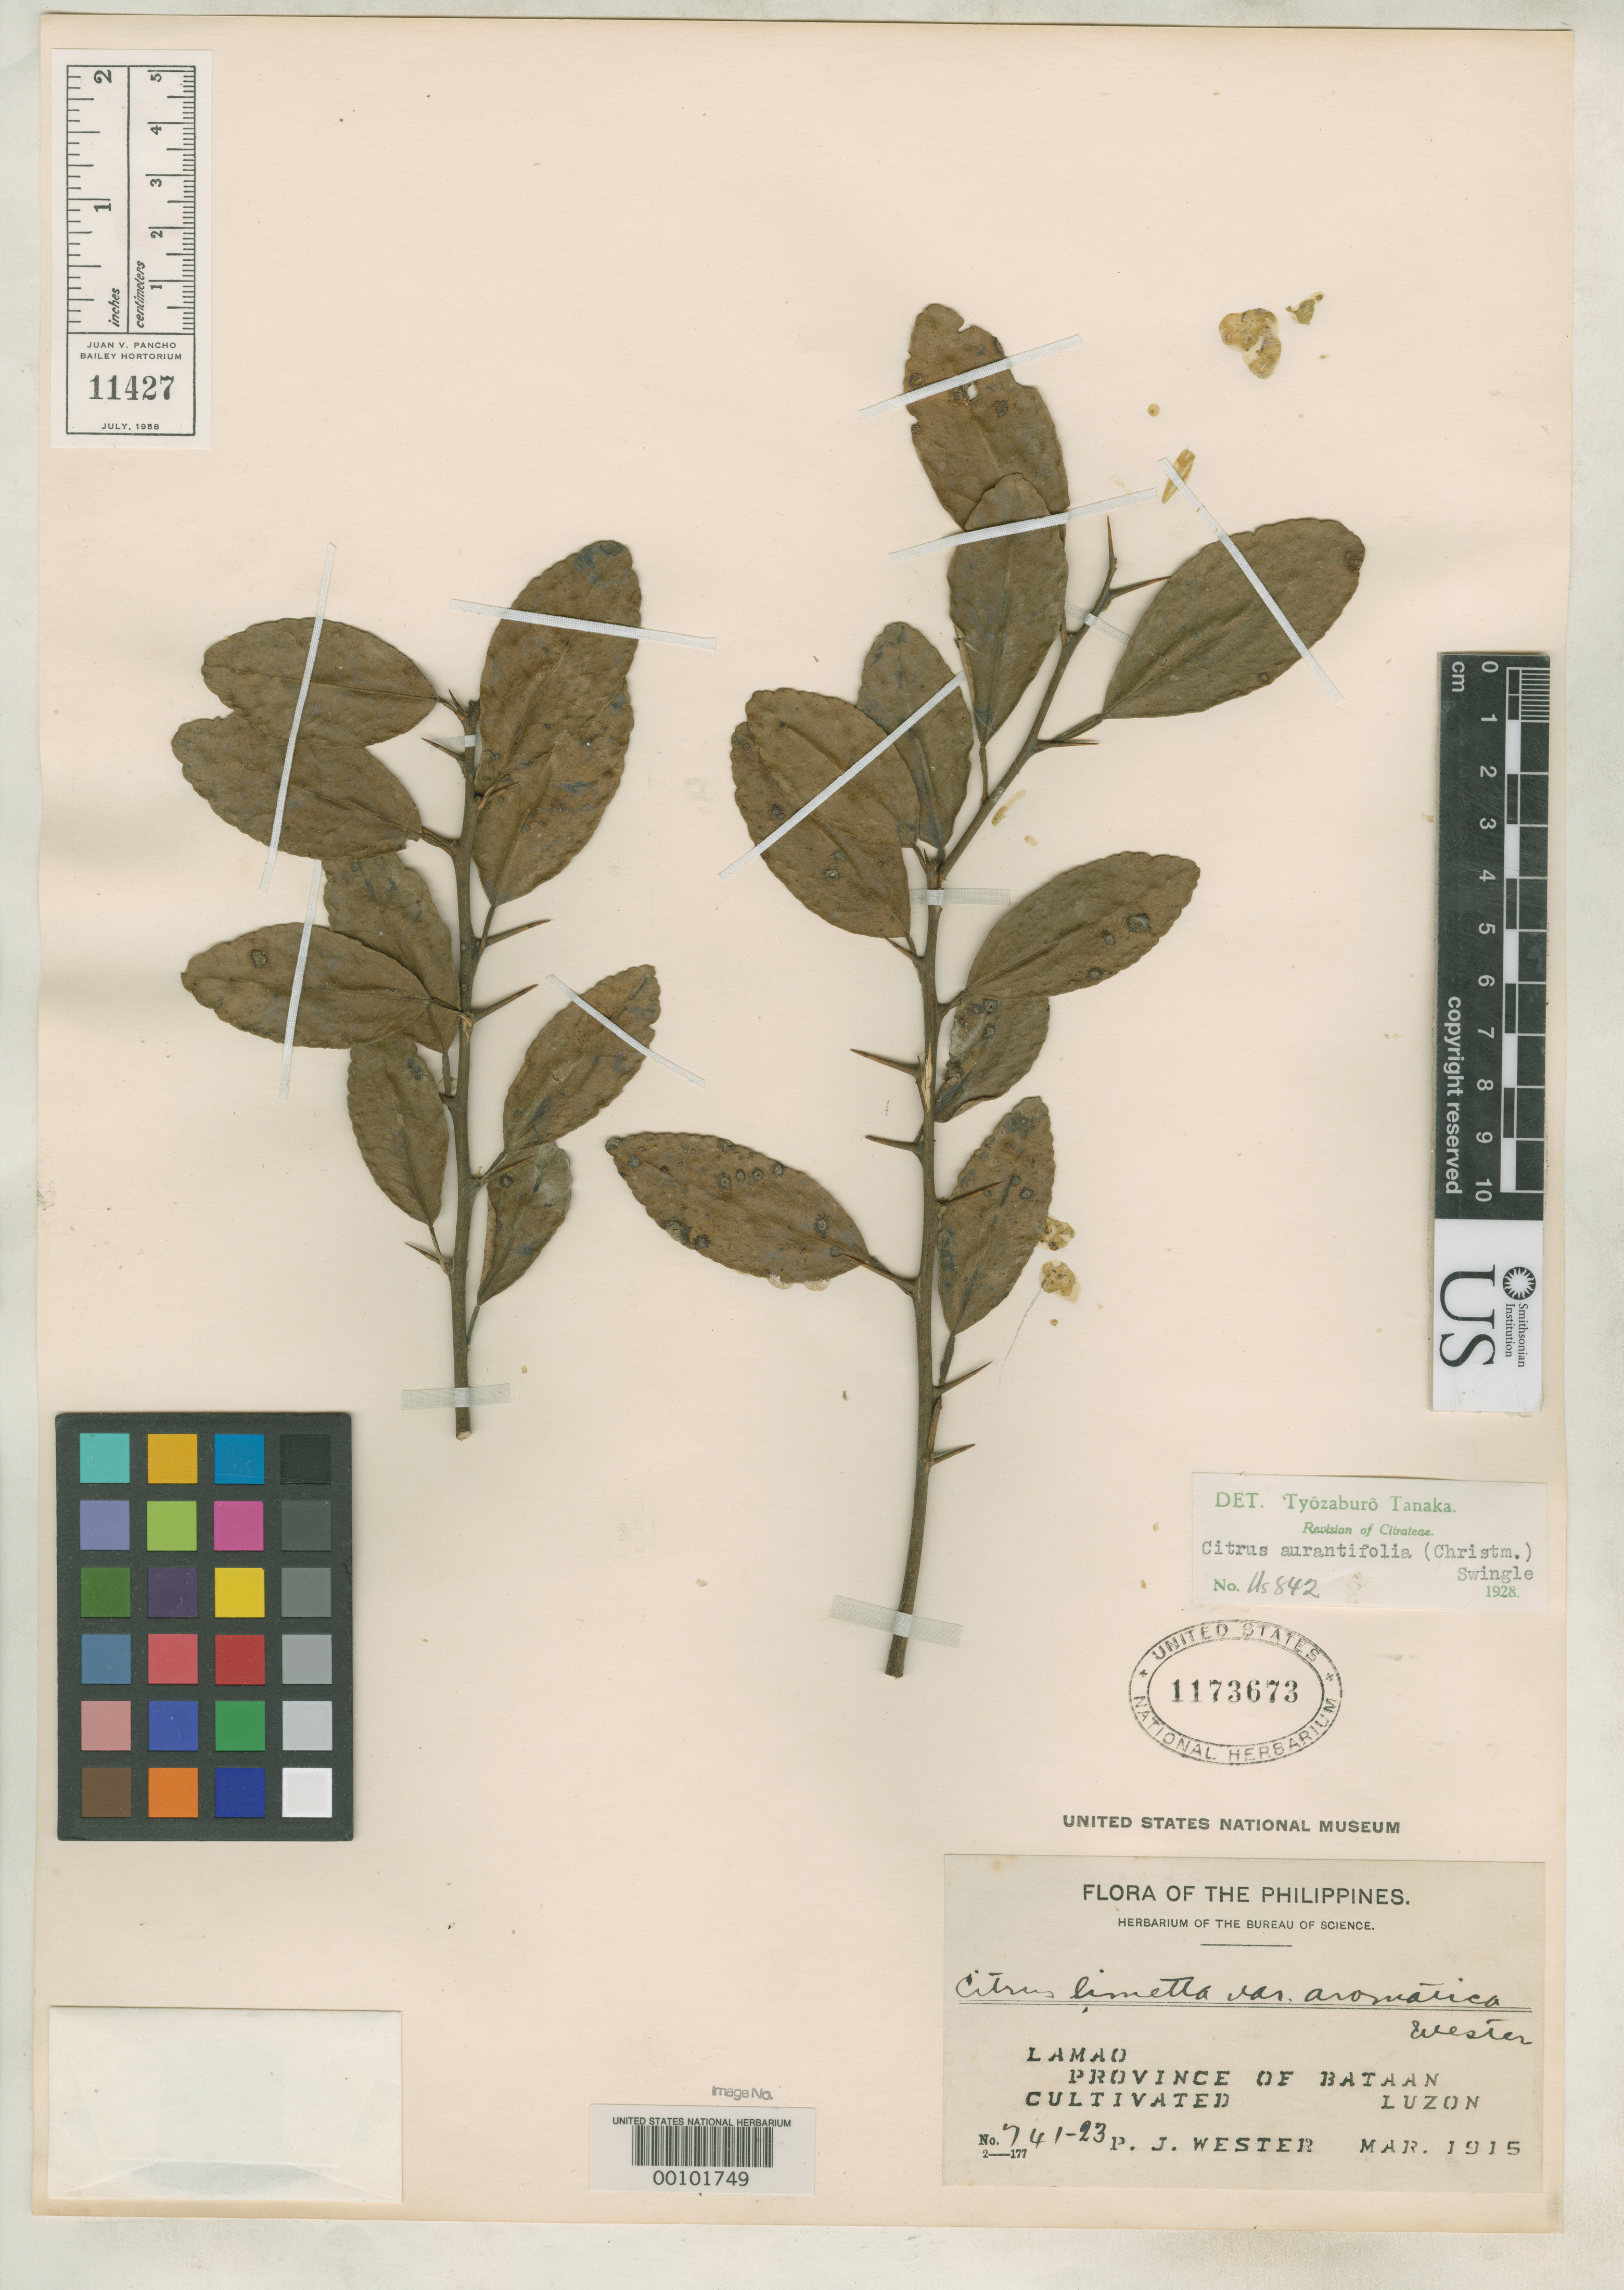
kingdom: Plantae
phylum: Tracheophyta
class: Magnoliopsida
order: Sapindales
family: Rutaceae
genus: Citrus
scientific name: Citrus limetta var. aromatica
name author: Wester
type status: Syntype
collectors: P. J. Wester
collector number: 741-23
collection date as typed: Mar 1915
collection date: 1915-03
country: Philippines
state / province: Central Luzon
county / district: Bataan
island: Luzon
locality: Lamao, Province of Bataan, Luzon. Cultivated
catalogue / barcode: US 1173673